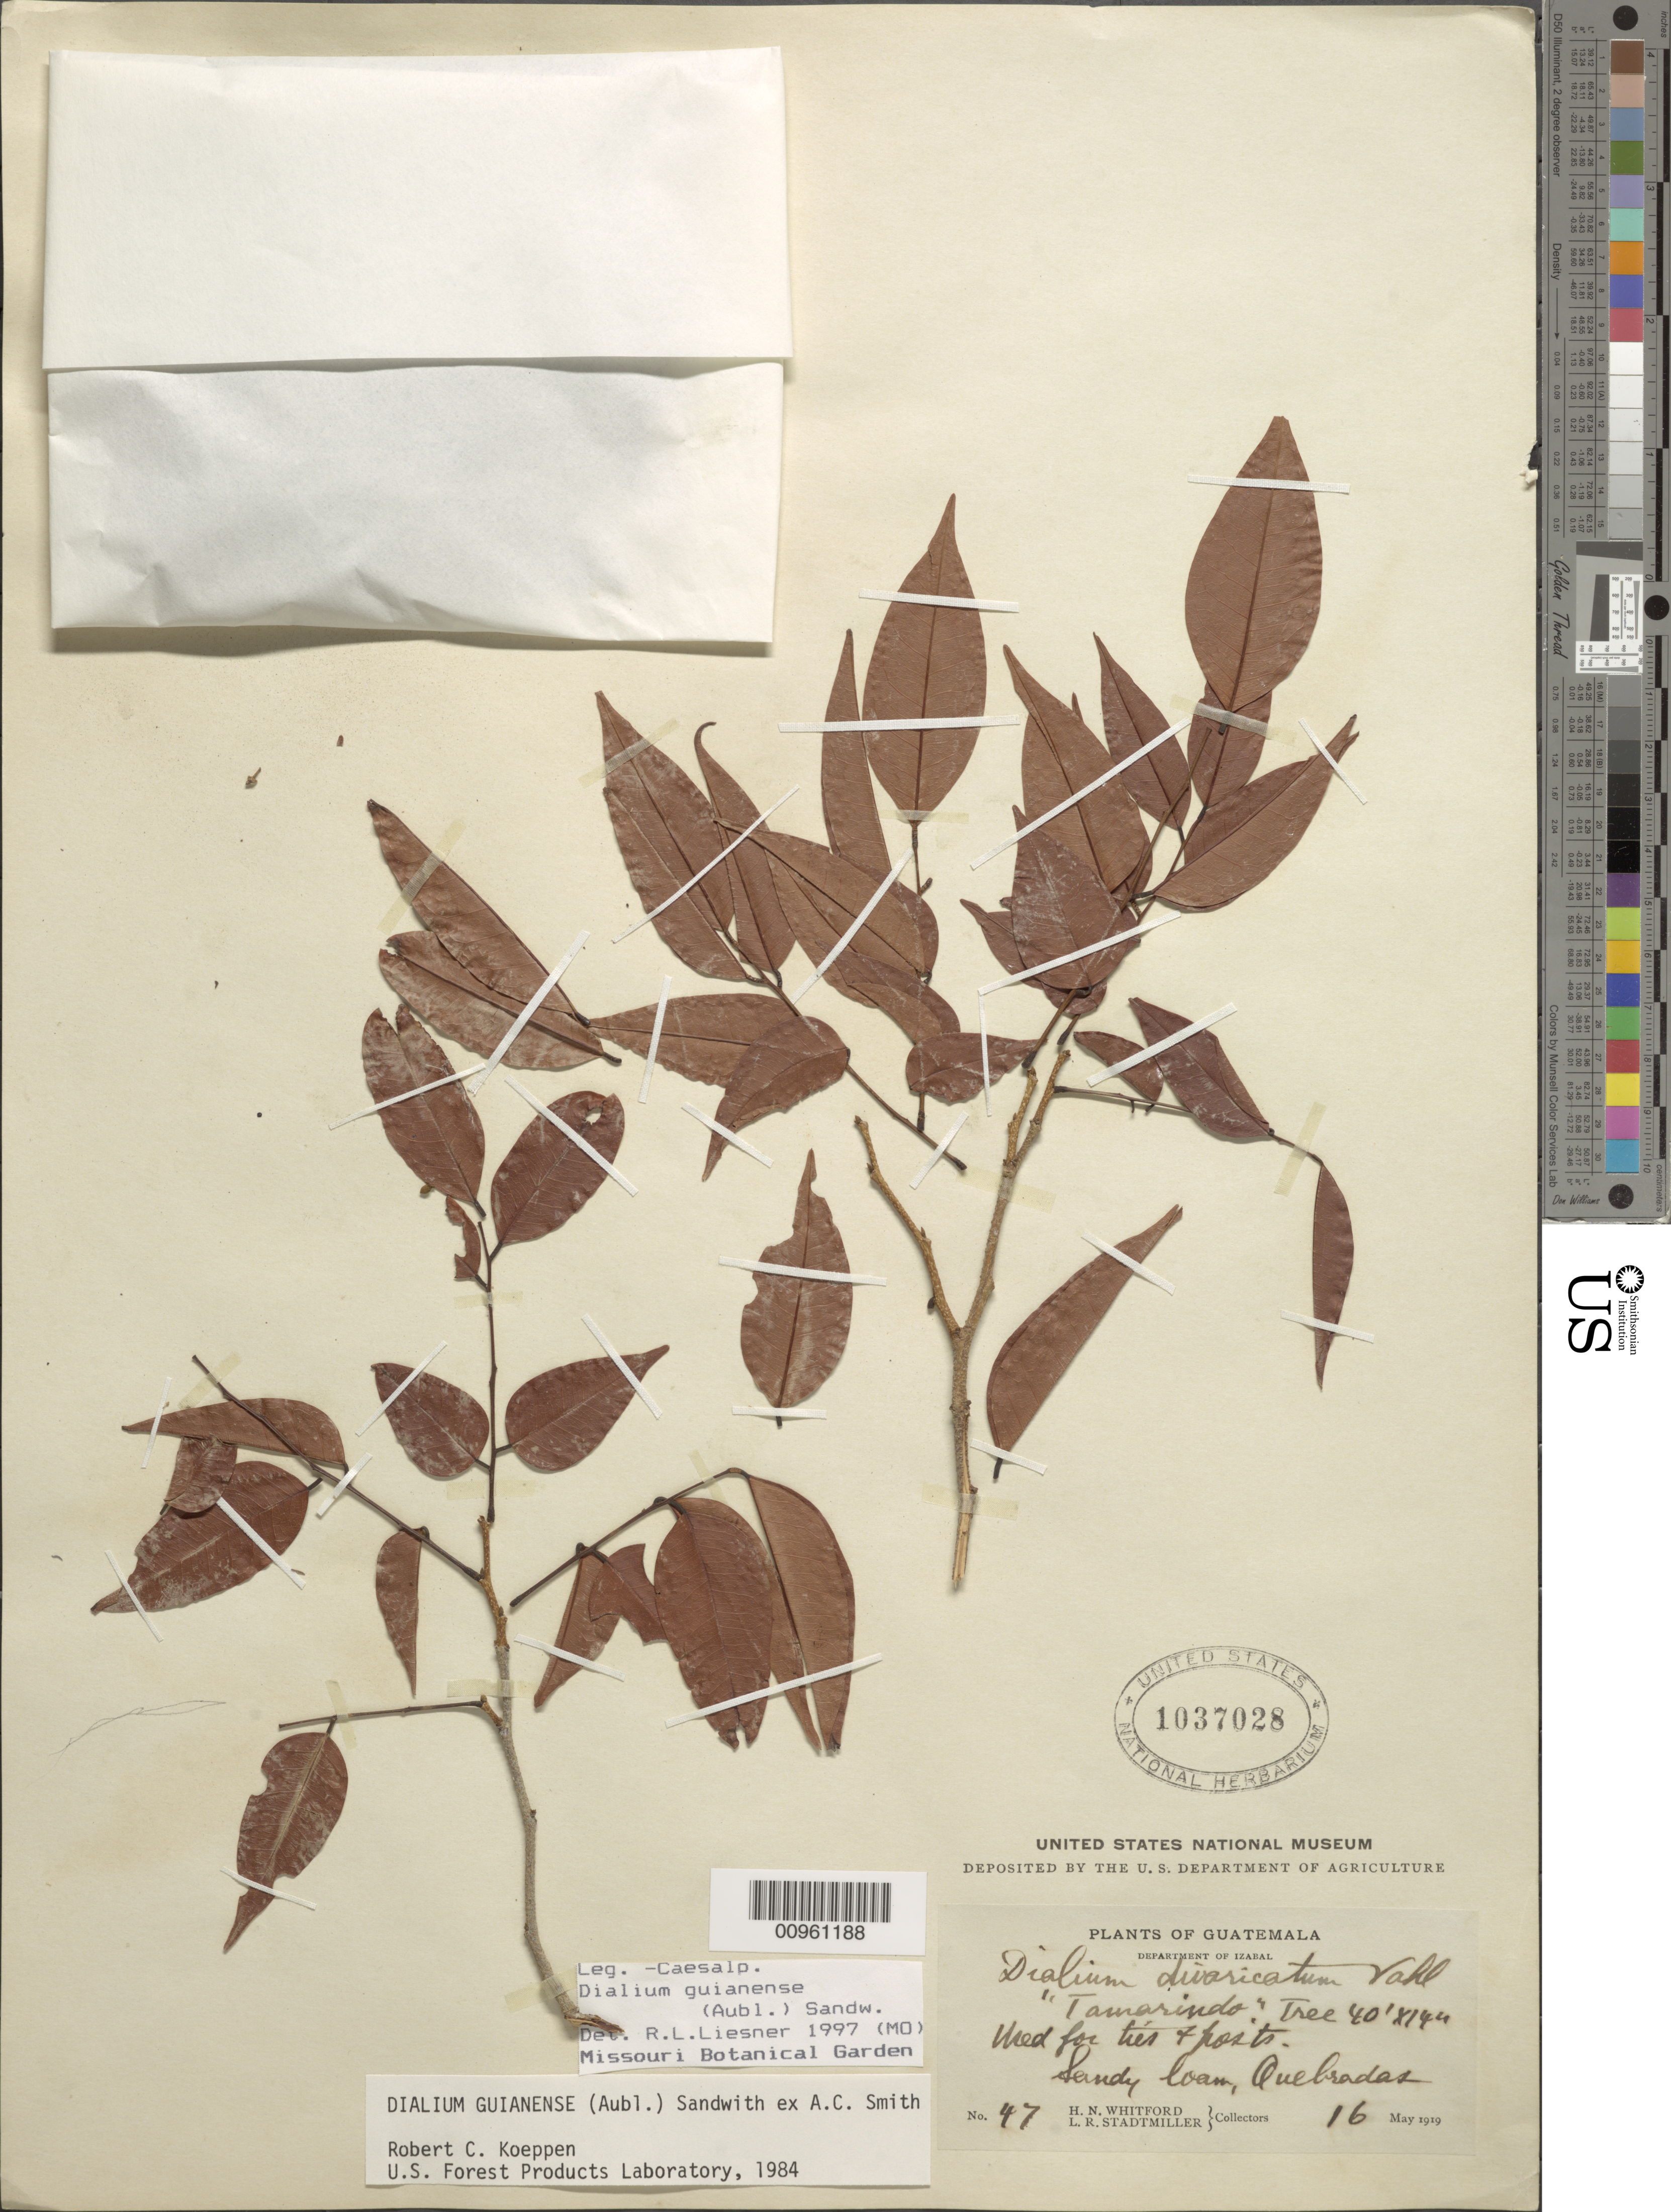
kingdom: Plantae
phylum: Tracheophyta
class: Magnoliopsida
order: Fabales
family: Fabaceae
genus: Dialium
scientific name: Dialium guianense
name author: (Aubl.) Sandwith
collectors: H. N. Whitford & L. Stadtmiller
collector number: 47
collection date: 1919-05-16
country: Guatemala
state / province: Izabal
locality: Quebradas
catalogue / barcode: US 1037028